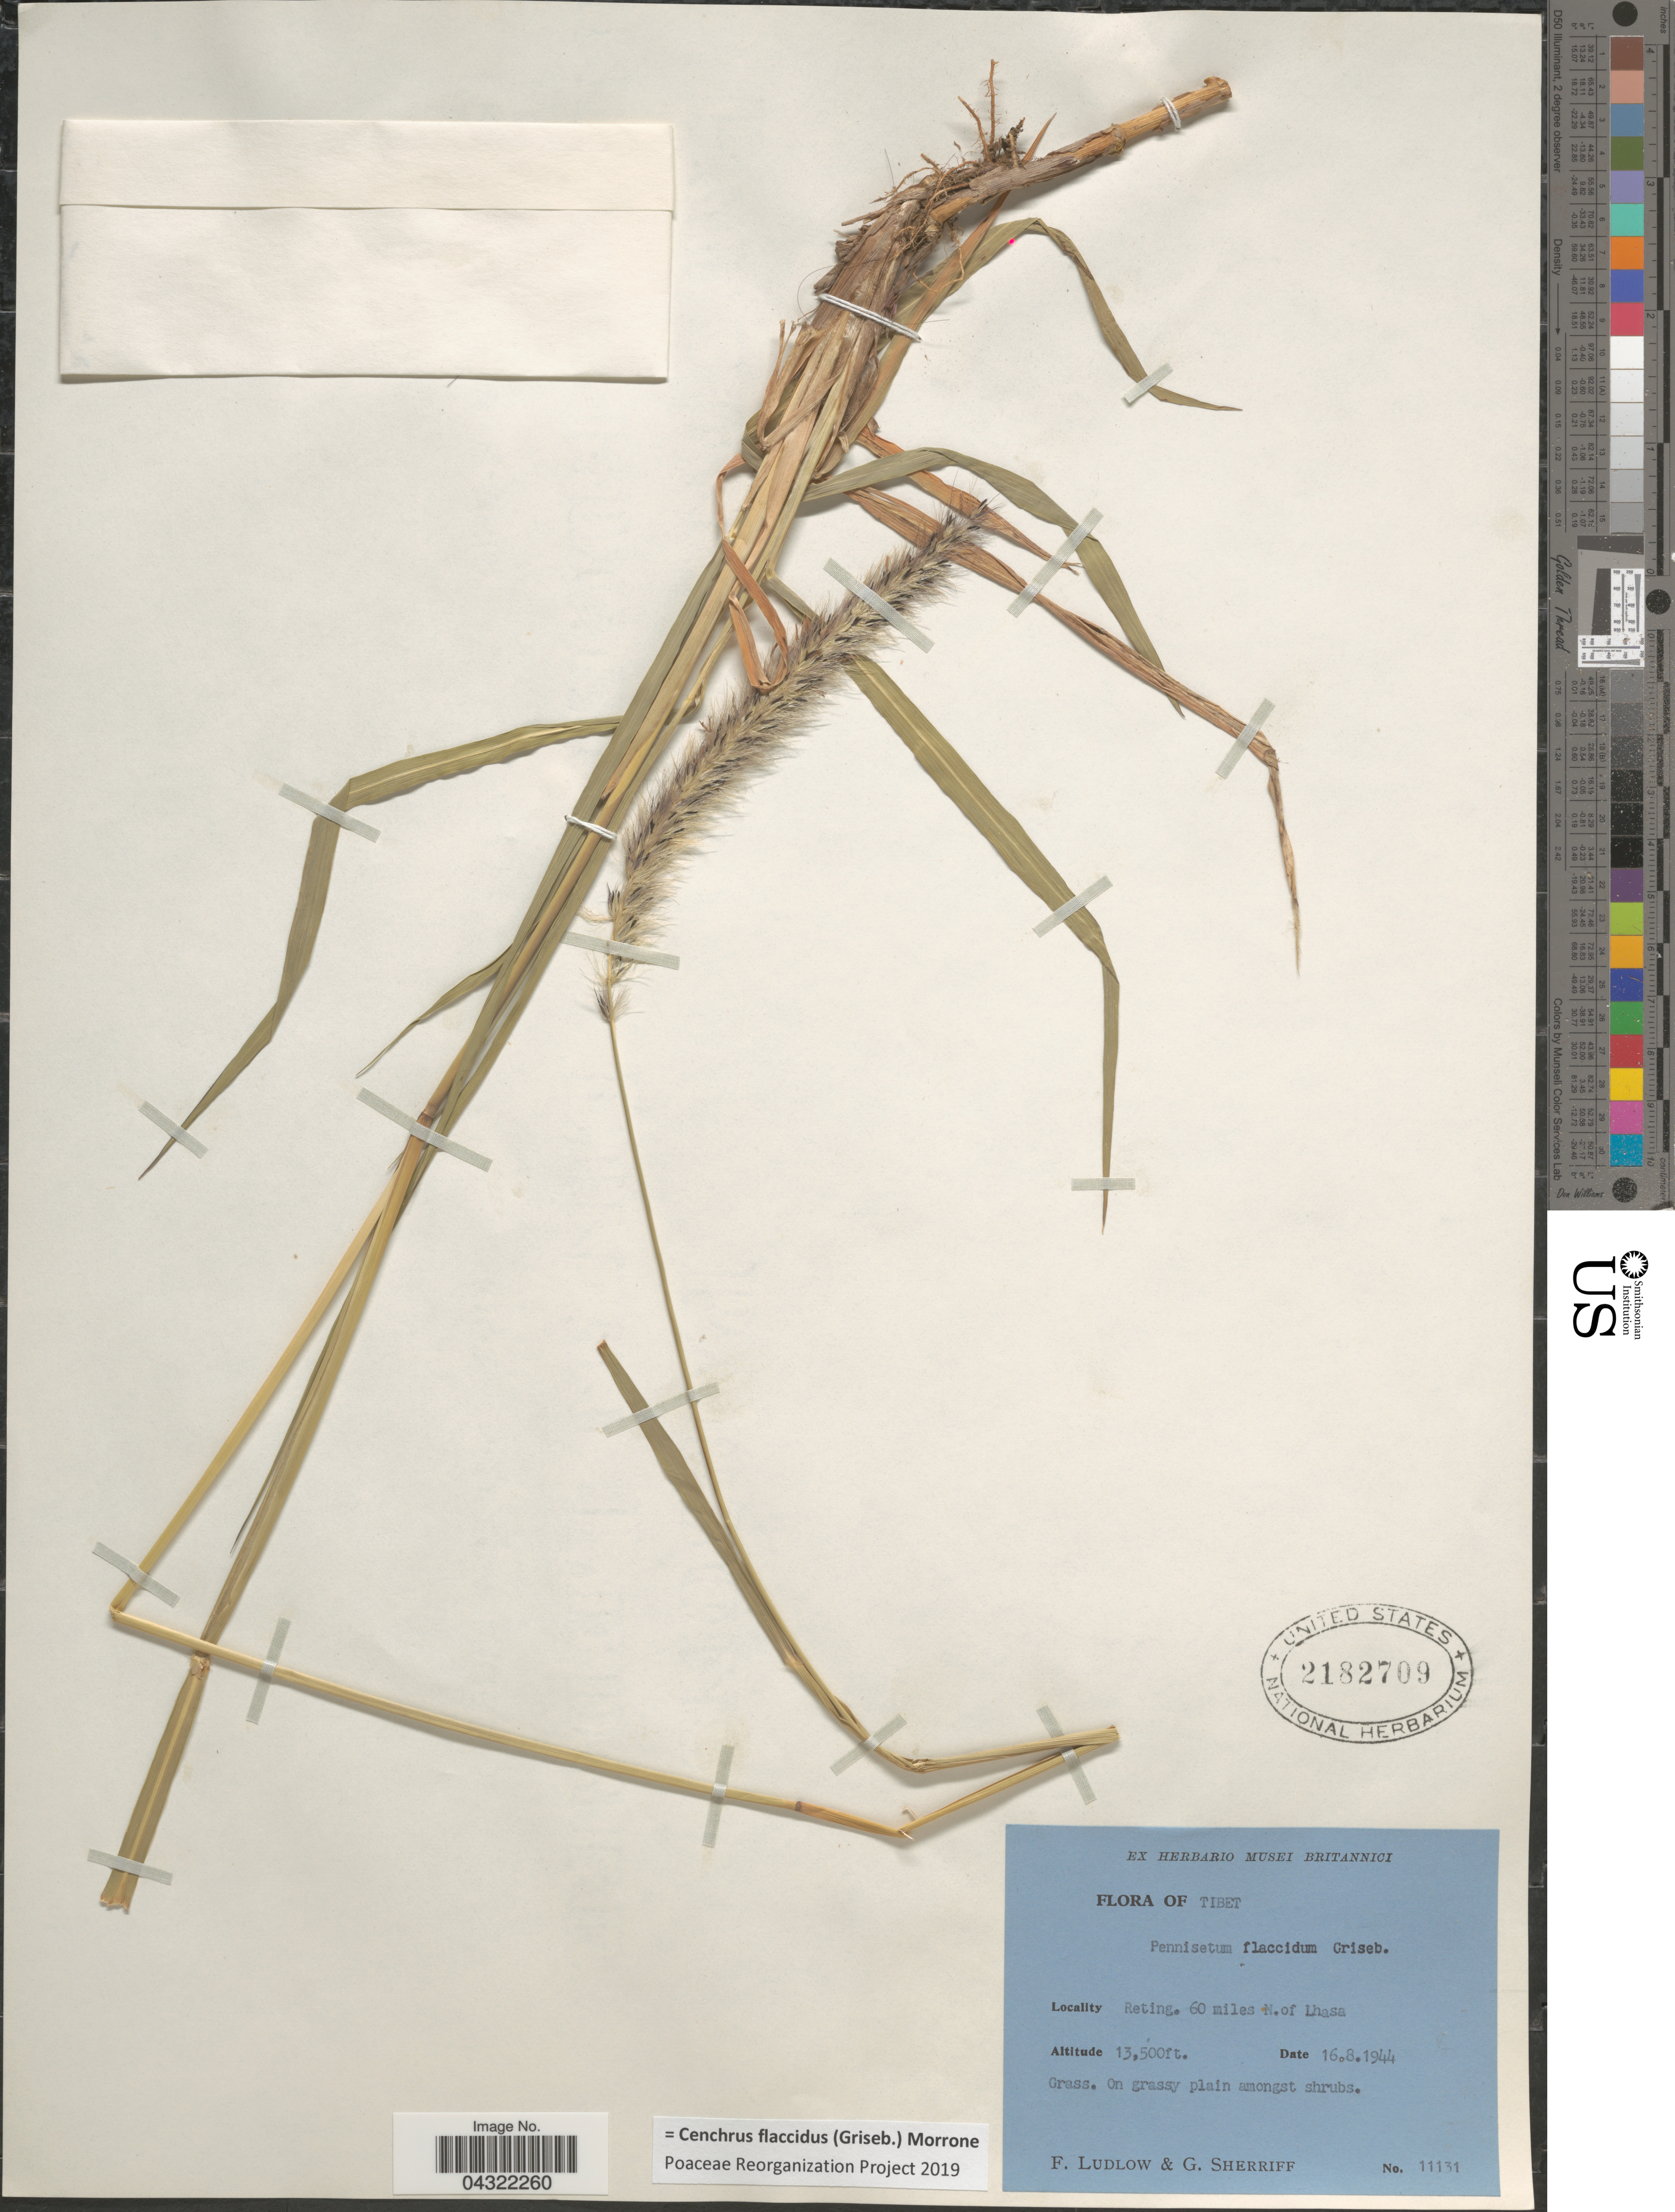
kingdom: Plantae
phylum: Tracheophyta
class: Liliopsida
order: Poales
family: Poaceae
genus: Cenchrus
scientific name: Cenchrus flaccidus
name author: (Griseb.) Morrone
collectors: F. Ludlow & G. Sherriff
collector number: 11131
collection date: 1944-08-16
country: China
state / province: Xizang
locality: Tibet. Reting. 60 miles N. of Lhasa.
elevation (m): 4115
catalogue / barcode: US 2182709